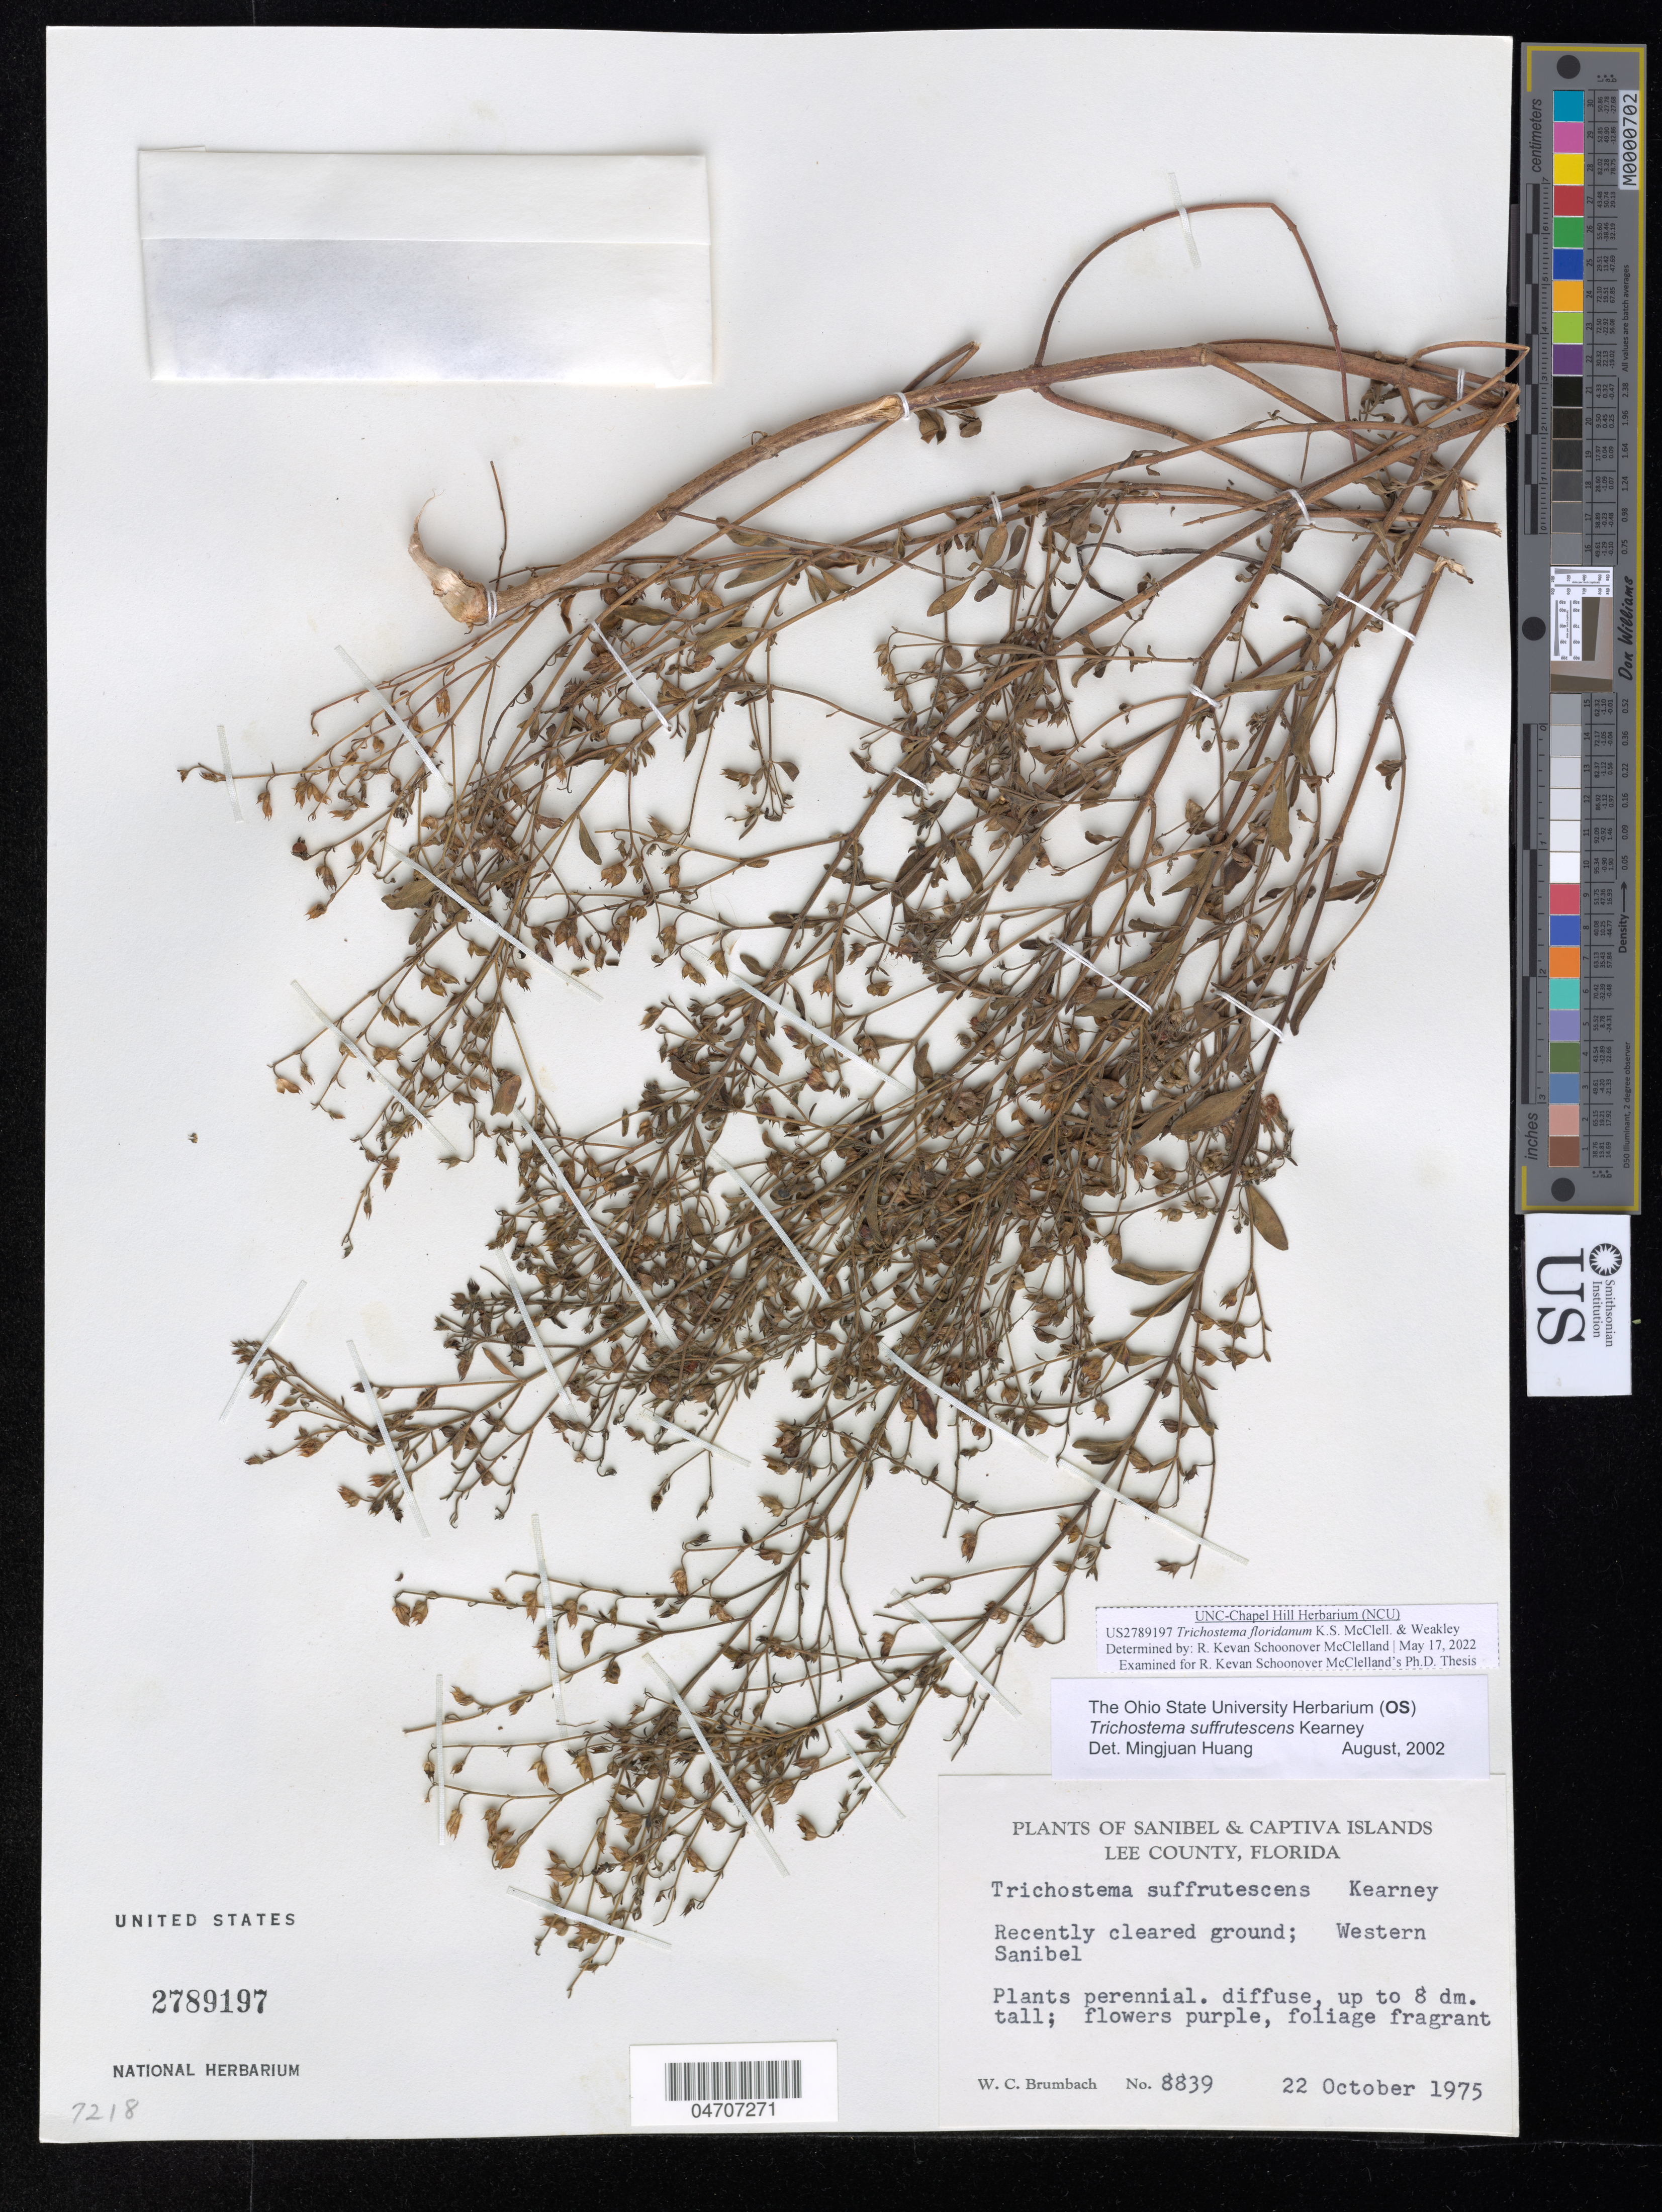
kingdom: Plantae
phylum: Tracheophyta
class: Magnoliopsida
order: Lamiales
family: Lamiaceae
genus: Trichostema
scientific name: Trichostema floridanum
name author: K. S. McClell. & Weakley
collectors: W. C. Brumbach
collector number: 8839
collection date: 1975-10-22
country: United States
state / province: Florida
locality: Sanibel & Captiva Islands. Lee County. Western Sanibel.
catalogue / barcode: US 2789197